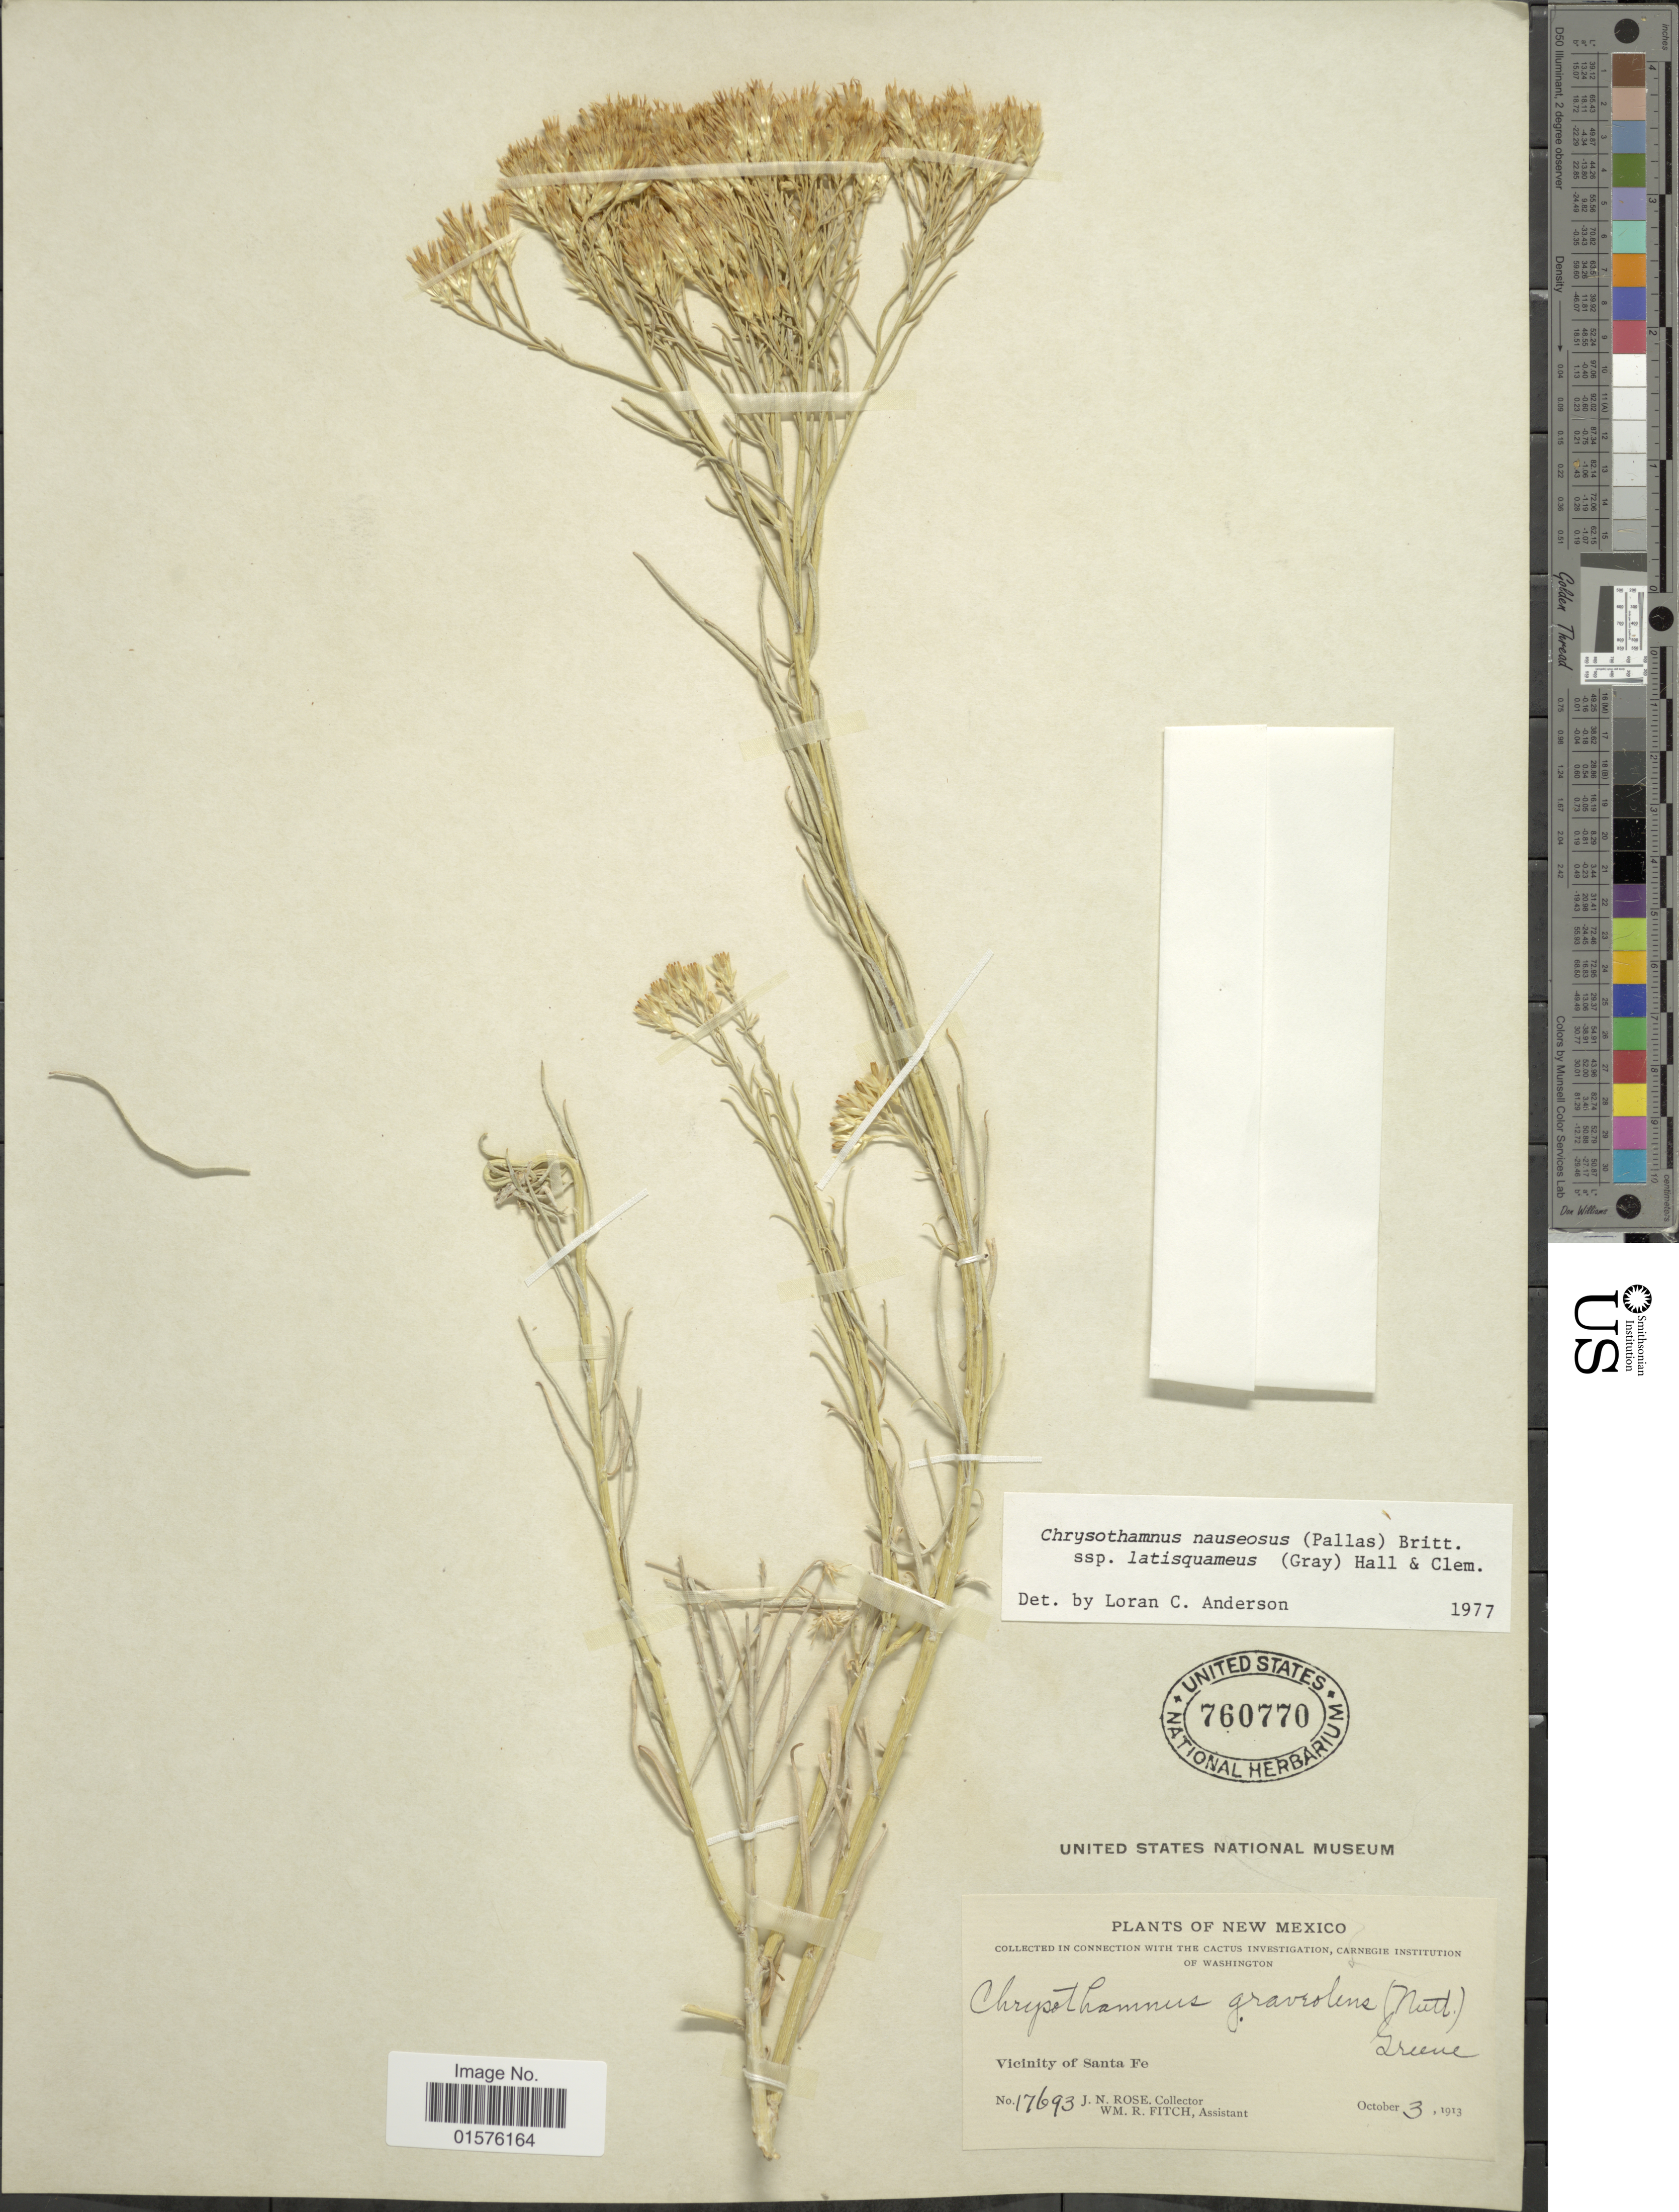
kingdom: Plantae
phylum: Tracheophyta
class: Magnoliopsida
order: Asterales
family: Asteraceae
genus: Chrysothamnus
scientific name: Chrysothamnus nauseosus subsp. latisquameus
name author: (A. Gray) H.M. Hall & Clem.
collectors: J. N. Rose & W. R. Fitch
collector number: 17693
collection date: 1913-10-03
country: United States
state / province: New Mexico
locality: Vicinity of Santa Fe.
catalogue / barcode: US 760770